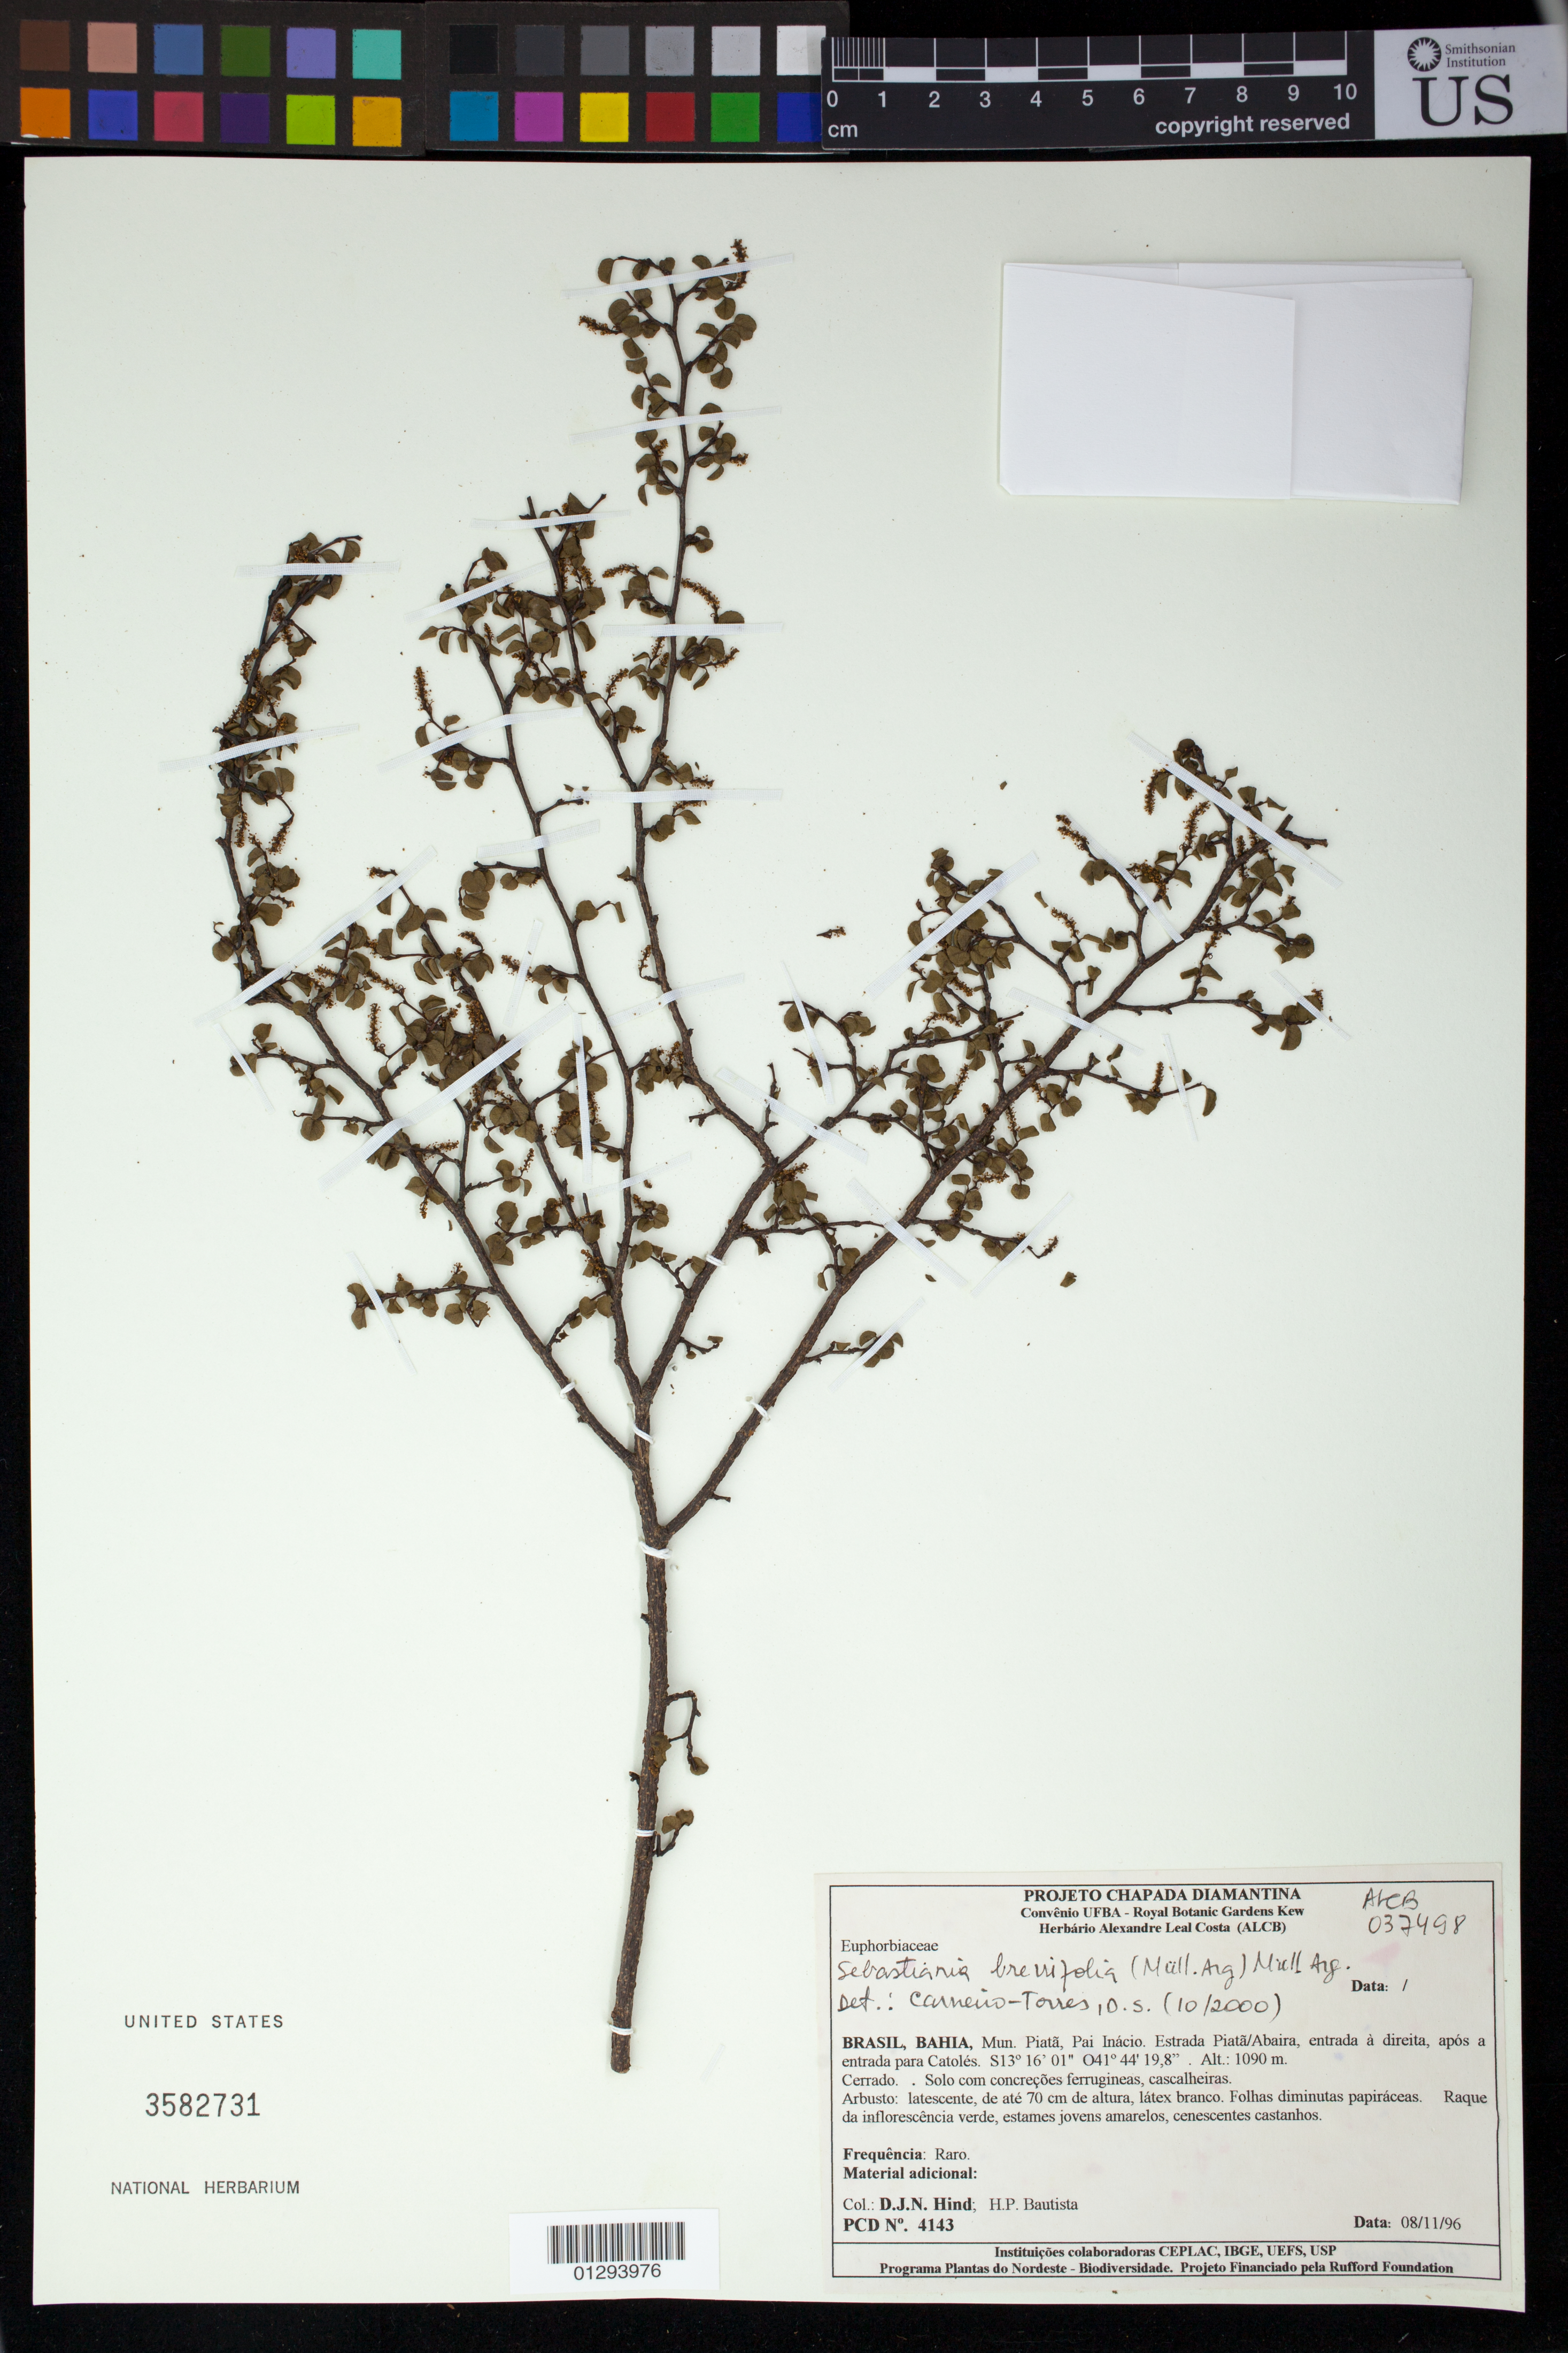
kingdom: Plantae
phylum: Tracheophyta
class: Magnoliopsida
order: Malpighiales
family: Euphorbiaceae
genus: Sebastiania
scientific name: Sebastiania brevifolia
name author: (Müll. Arg.) Müll. Arg.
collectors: D. J. N. Hind & H. P. Bautista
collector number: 4143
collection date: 1996-11-08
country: Brazil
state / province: Bahia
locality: Mun. Piata, Pai Inacio. Estrada Piata/Abaira, entrada a direita, apos a entrada para Catoles.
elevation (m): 1090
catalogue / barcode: US 3582731